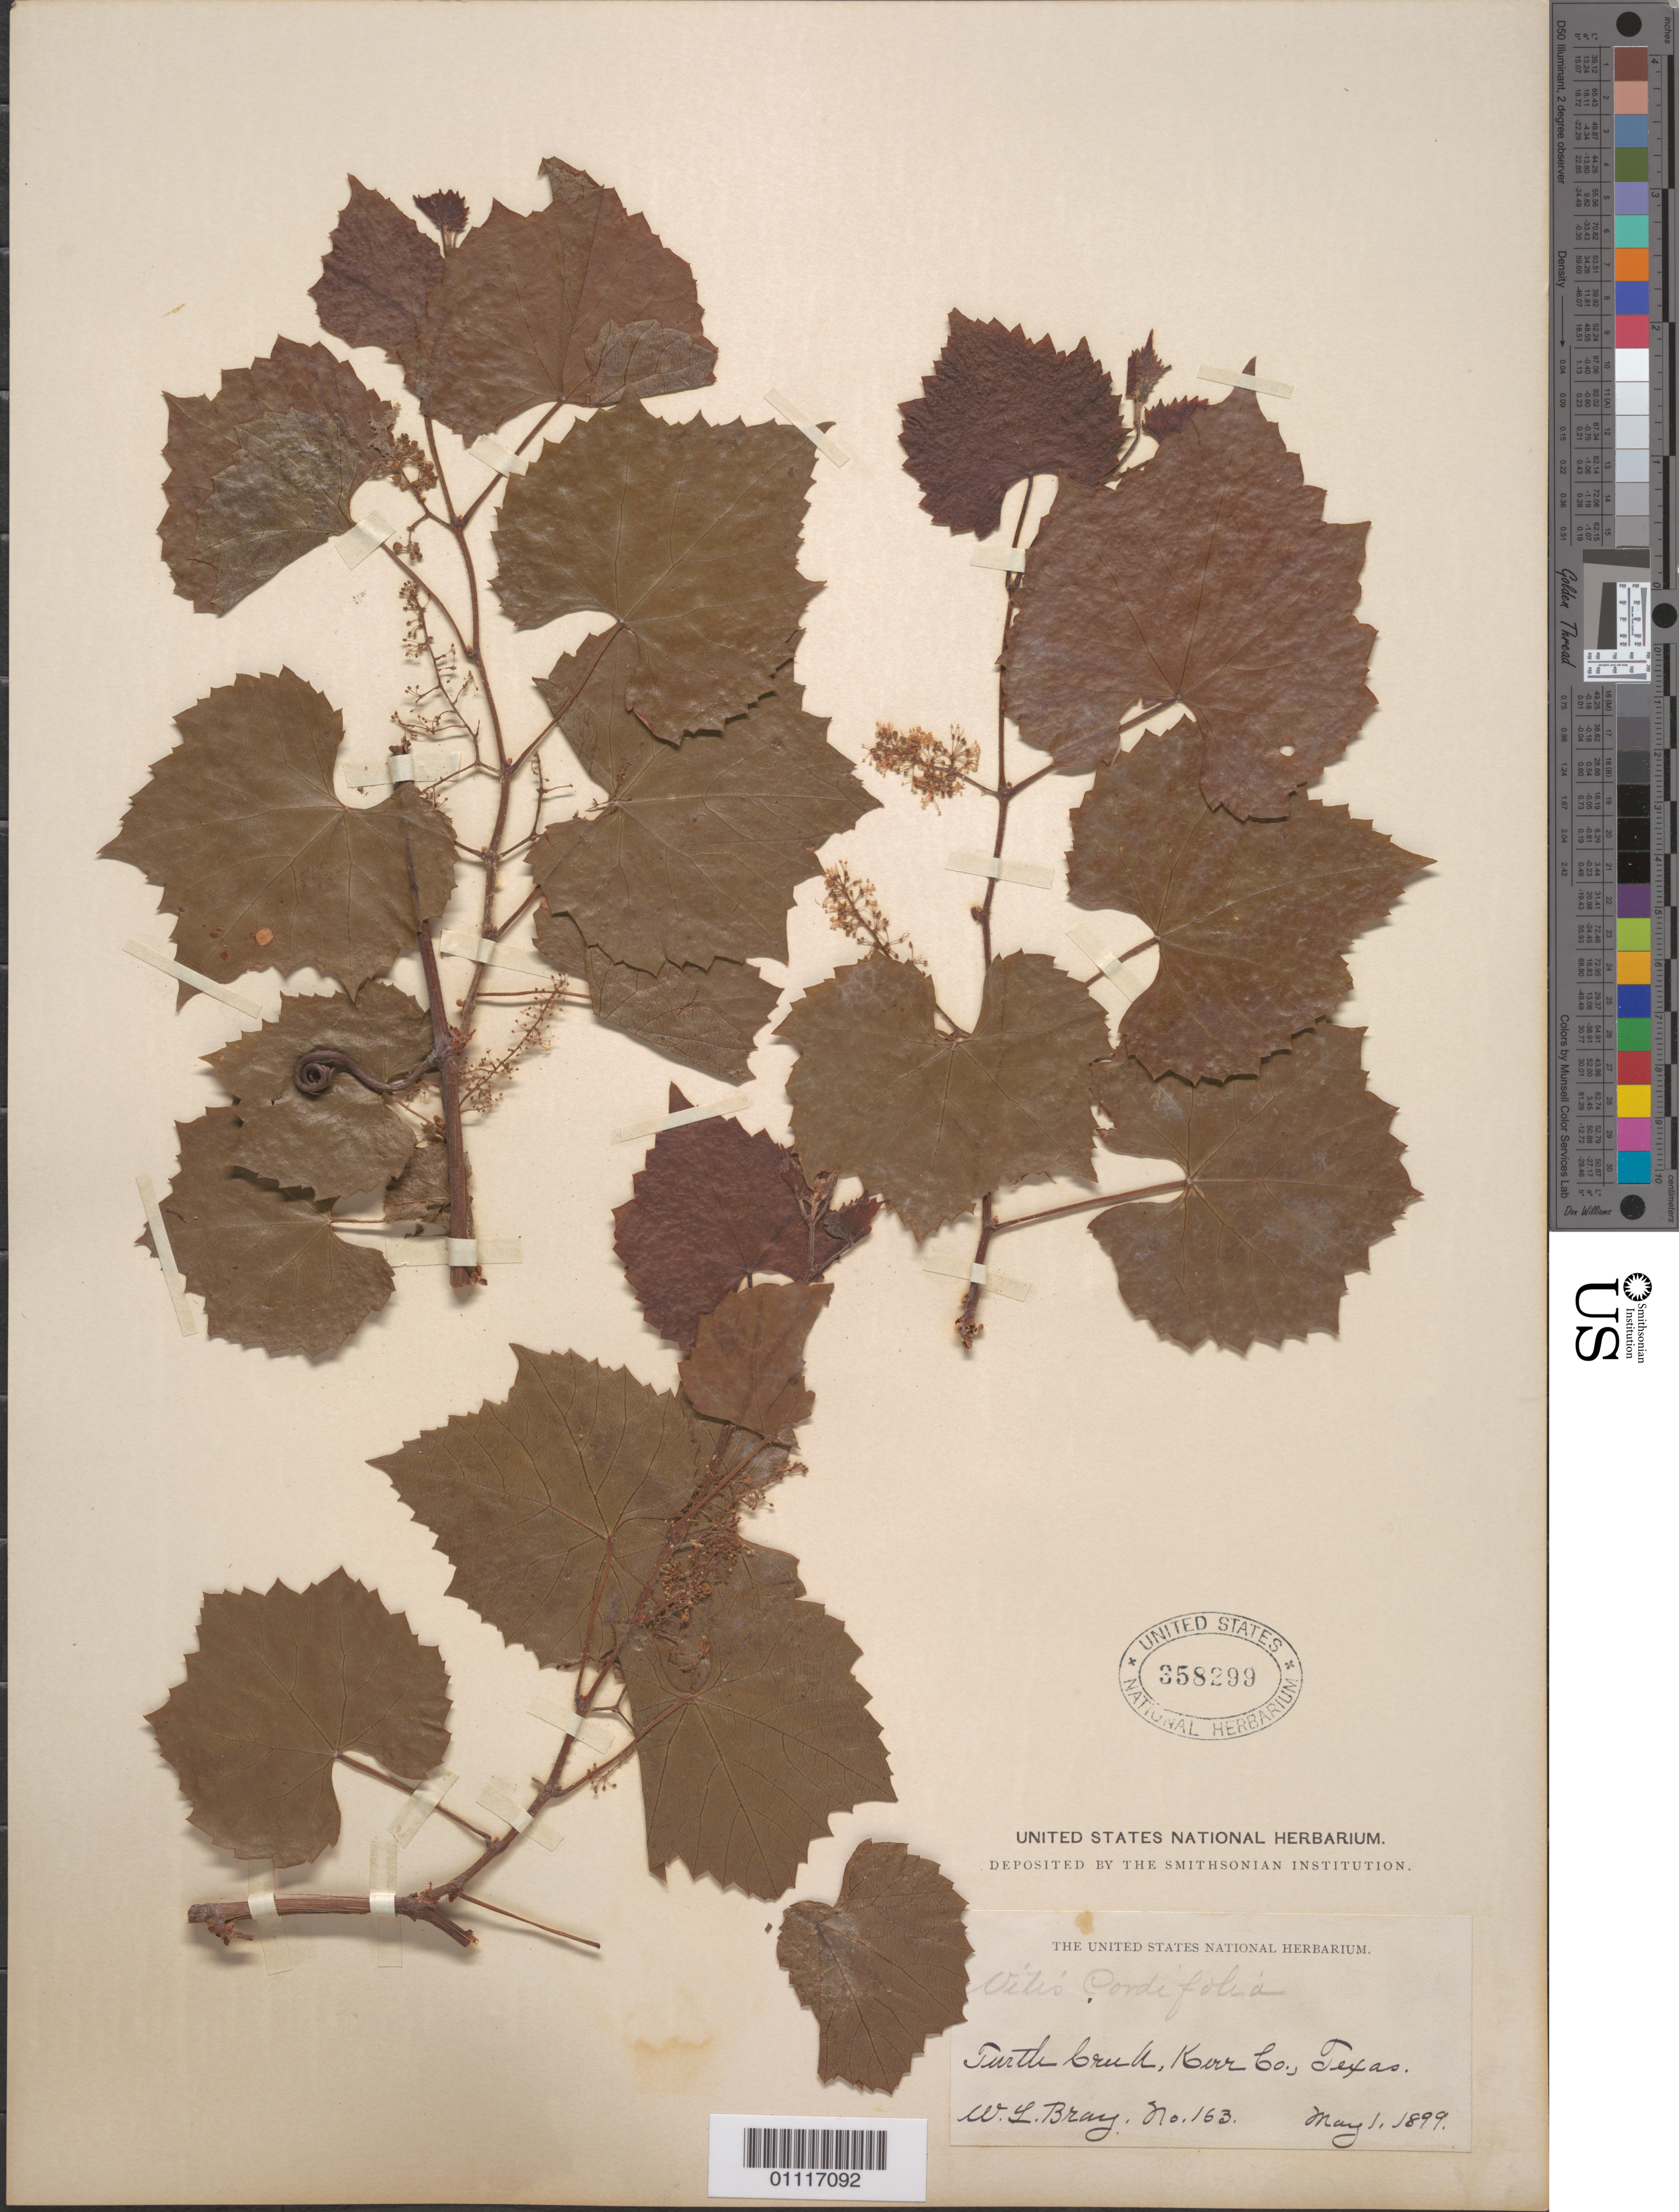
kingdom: Plantae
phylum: Tracheophyta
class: Magnoliopsida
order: Vitales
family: Vitaceae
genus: Vitis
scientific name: Vitis cordifolia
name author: Michx.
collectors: W. L. Bray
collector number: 163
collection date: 1899-05-01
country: United States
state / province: Texas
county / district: Kerr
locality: Turtle Creek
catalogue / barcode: US 358299